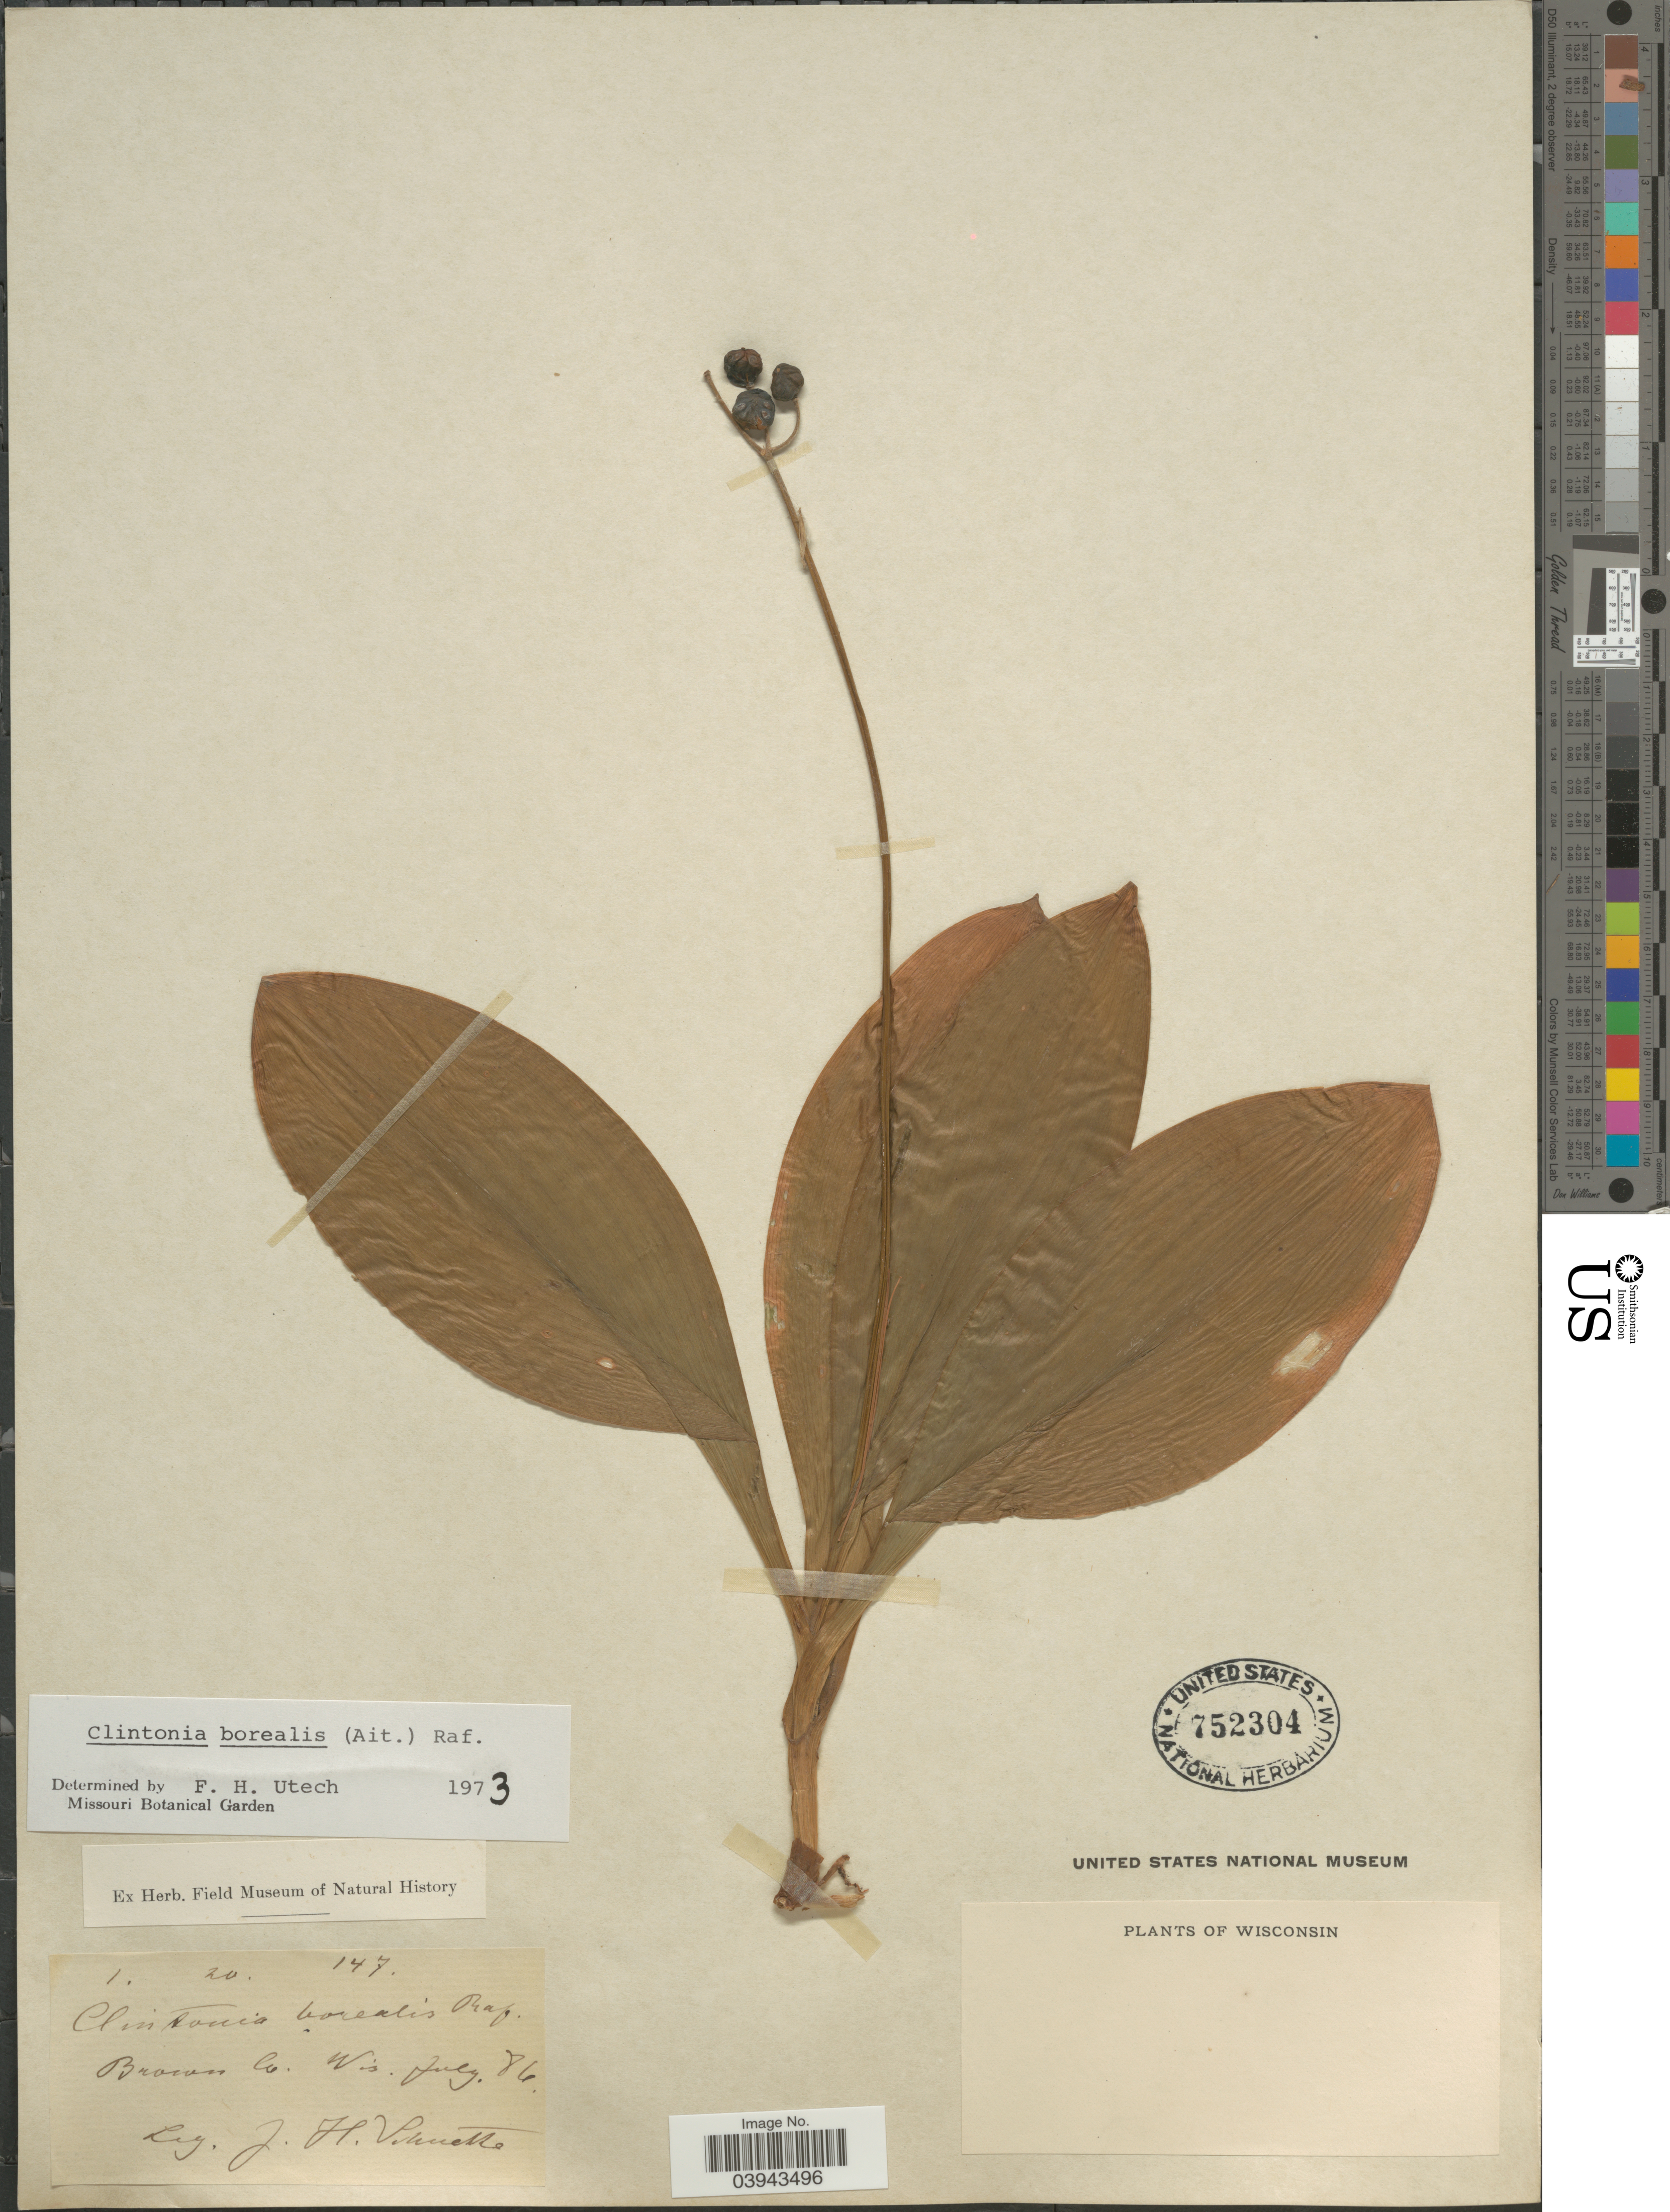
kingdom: Plantae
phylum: Tracheophyta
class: Liliopsida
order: Liliales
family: Liliaceae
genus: Clintonia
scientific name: Clintonia borealis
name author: (Aiton) Raf.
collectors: J. Schutte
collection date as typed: Transcribed d/m/y: /7/86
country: United States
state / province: Wisconsin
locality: Brown Co.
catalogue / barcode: US 752304